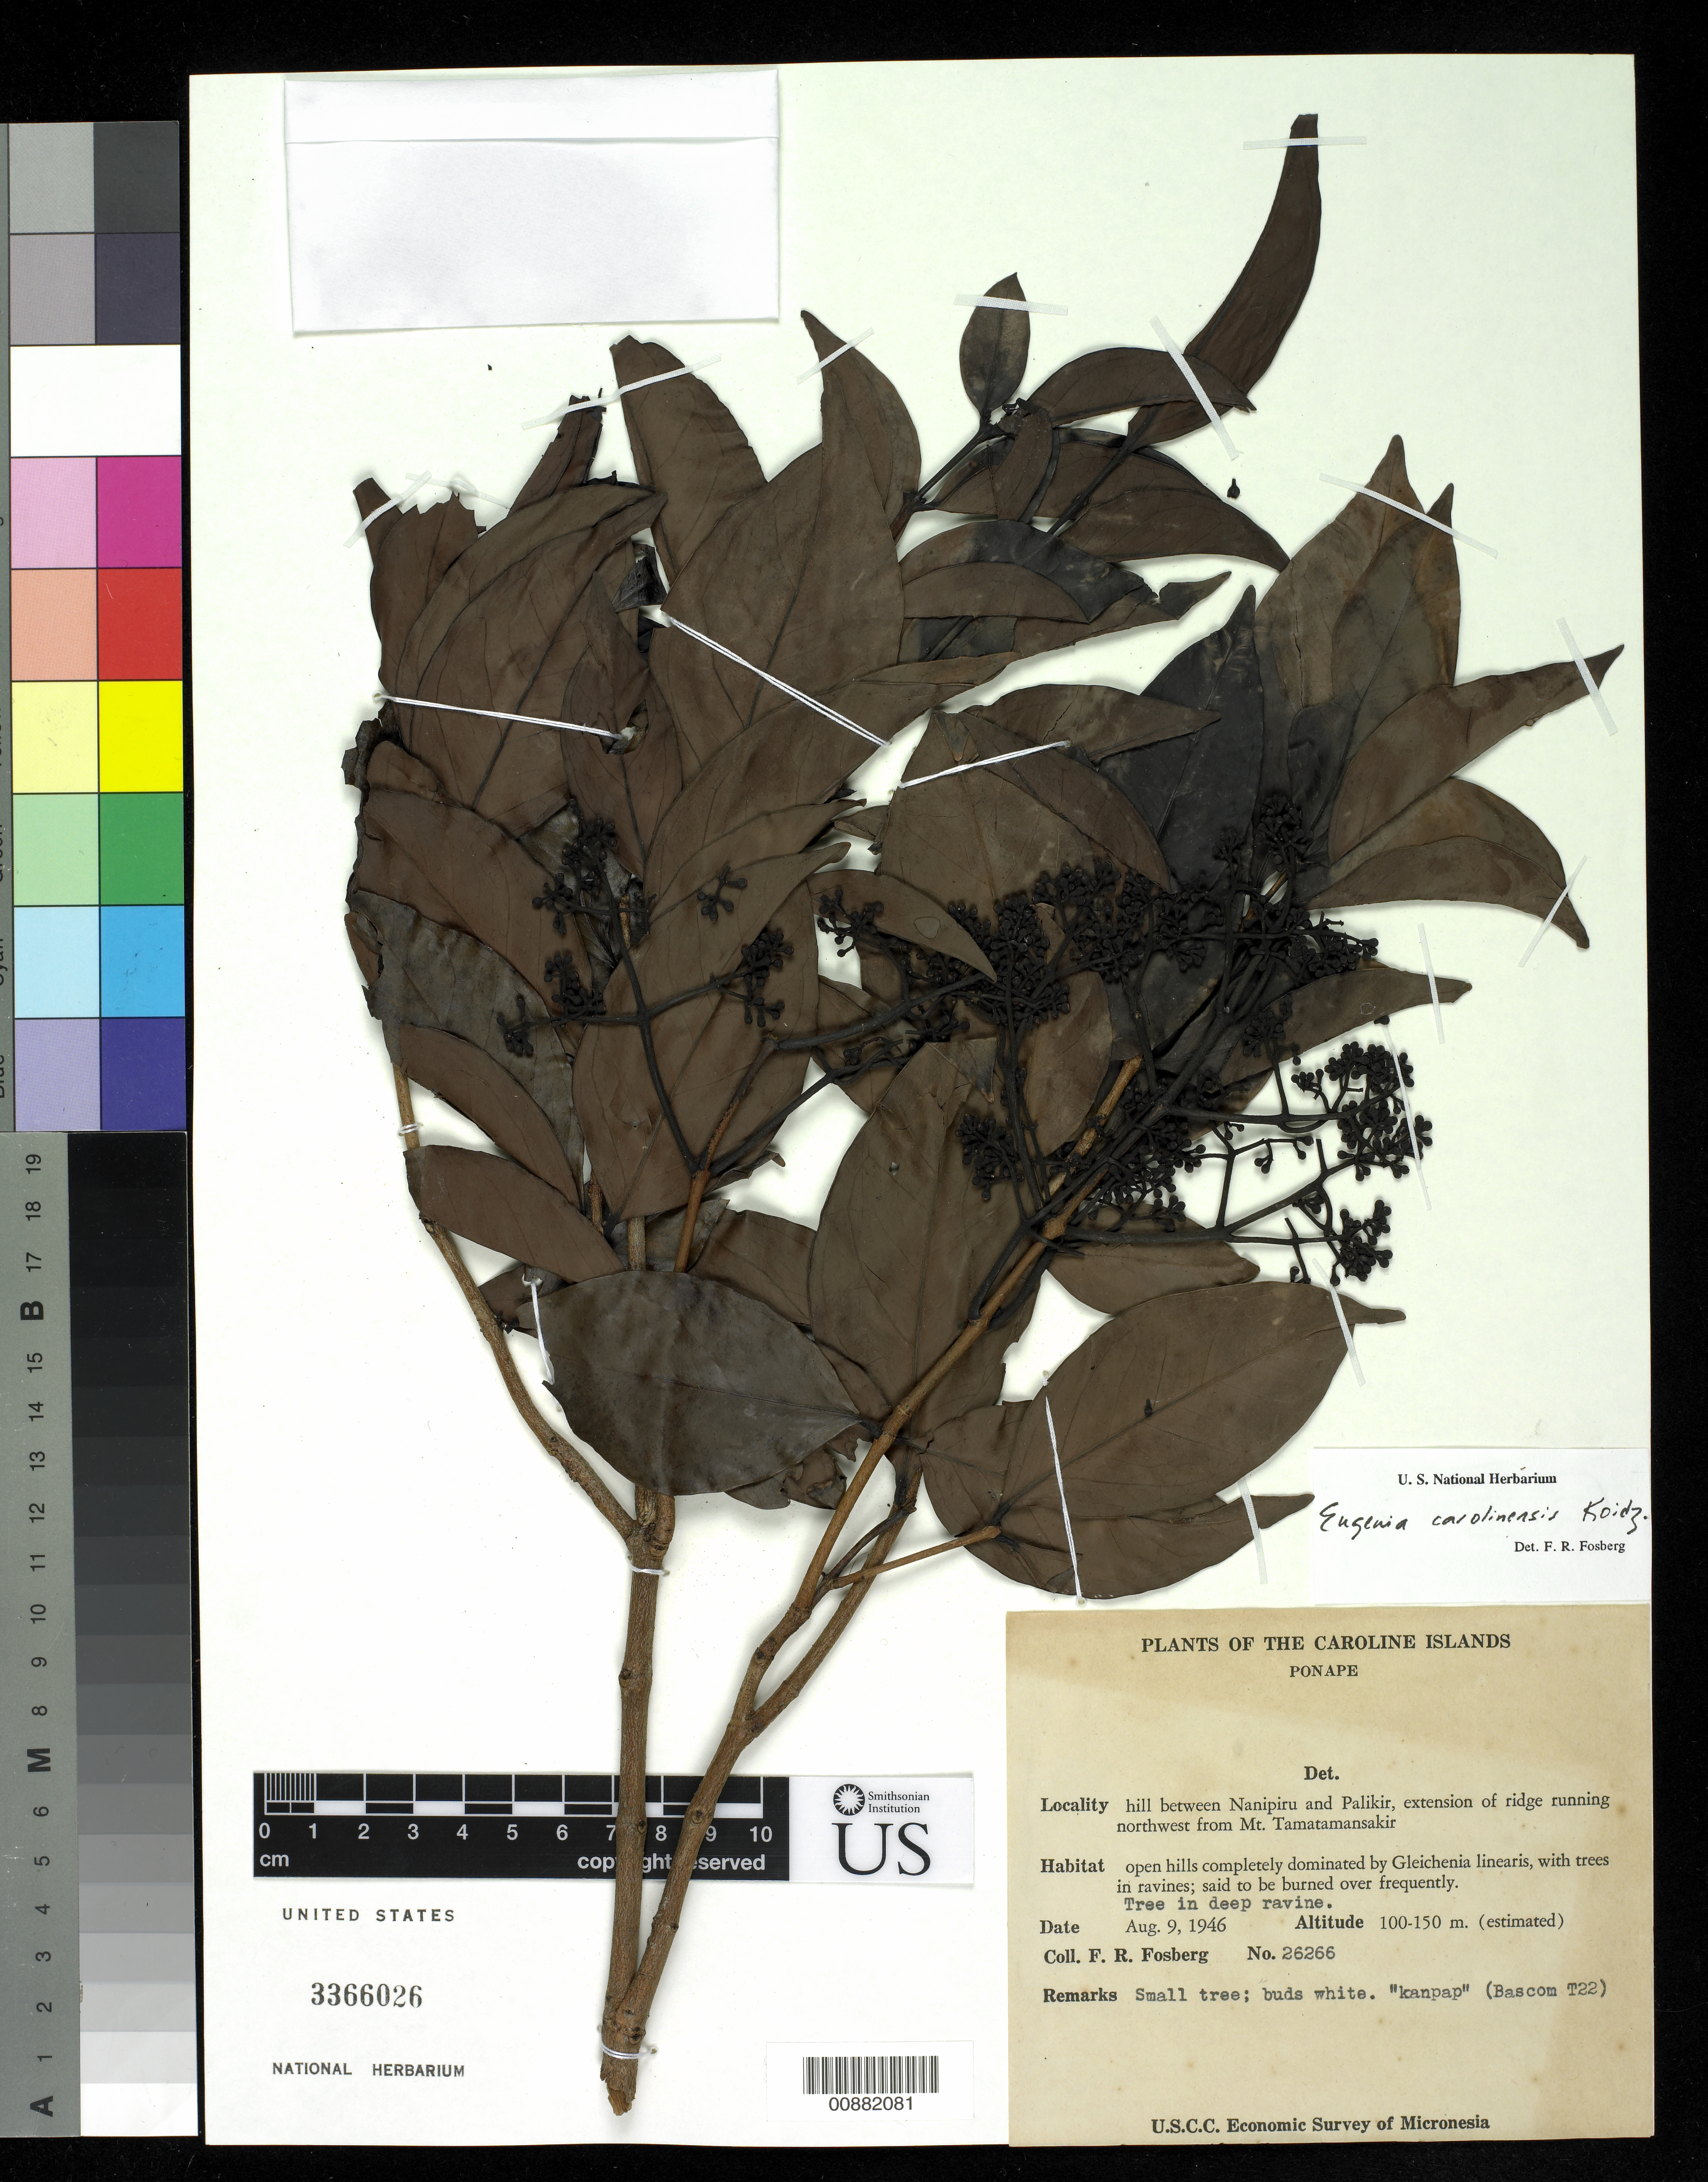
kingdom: Plantae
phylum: Tracheophyta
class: Magnoliopsida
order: Myrtales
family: Myrtaceae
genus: Syzygium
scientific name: Syzygium carolinense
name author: (Koidz.) Hosok.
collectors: F. R. Fosberg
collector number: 26266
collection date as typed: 09 Aug 1946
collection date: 1946-08-09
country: Micronesia, Federated States of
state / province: Pohnpei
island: Pohnpei [Ponape]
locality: Ponape, hill between Nanipiru and Palikir, extension of ridge running northwest from Mt. Tamatamansakir.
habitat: Open hills completely dominated by Gleichenia linearis;said to be burned over frequently.Tree in deep ravine.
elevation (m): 100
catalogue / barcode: US 3366026